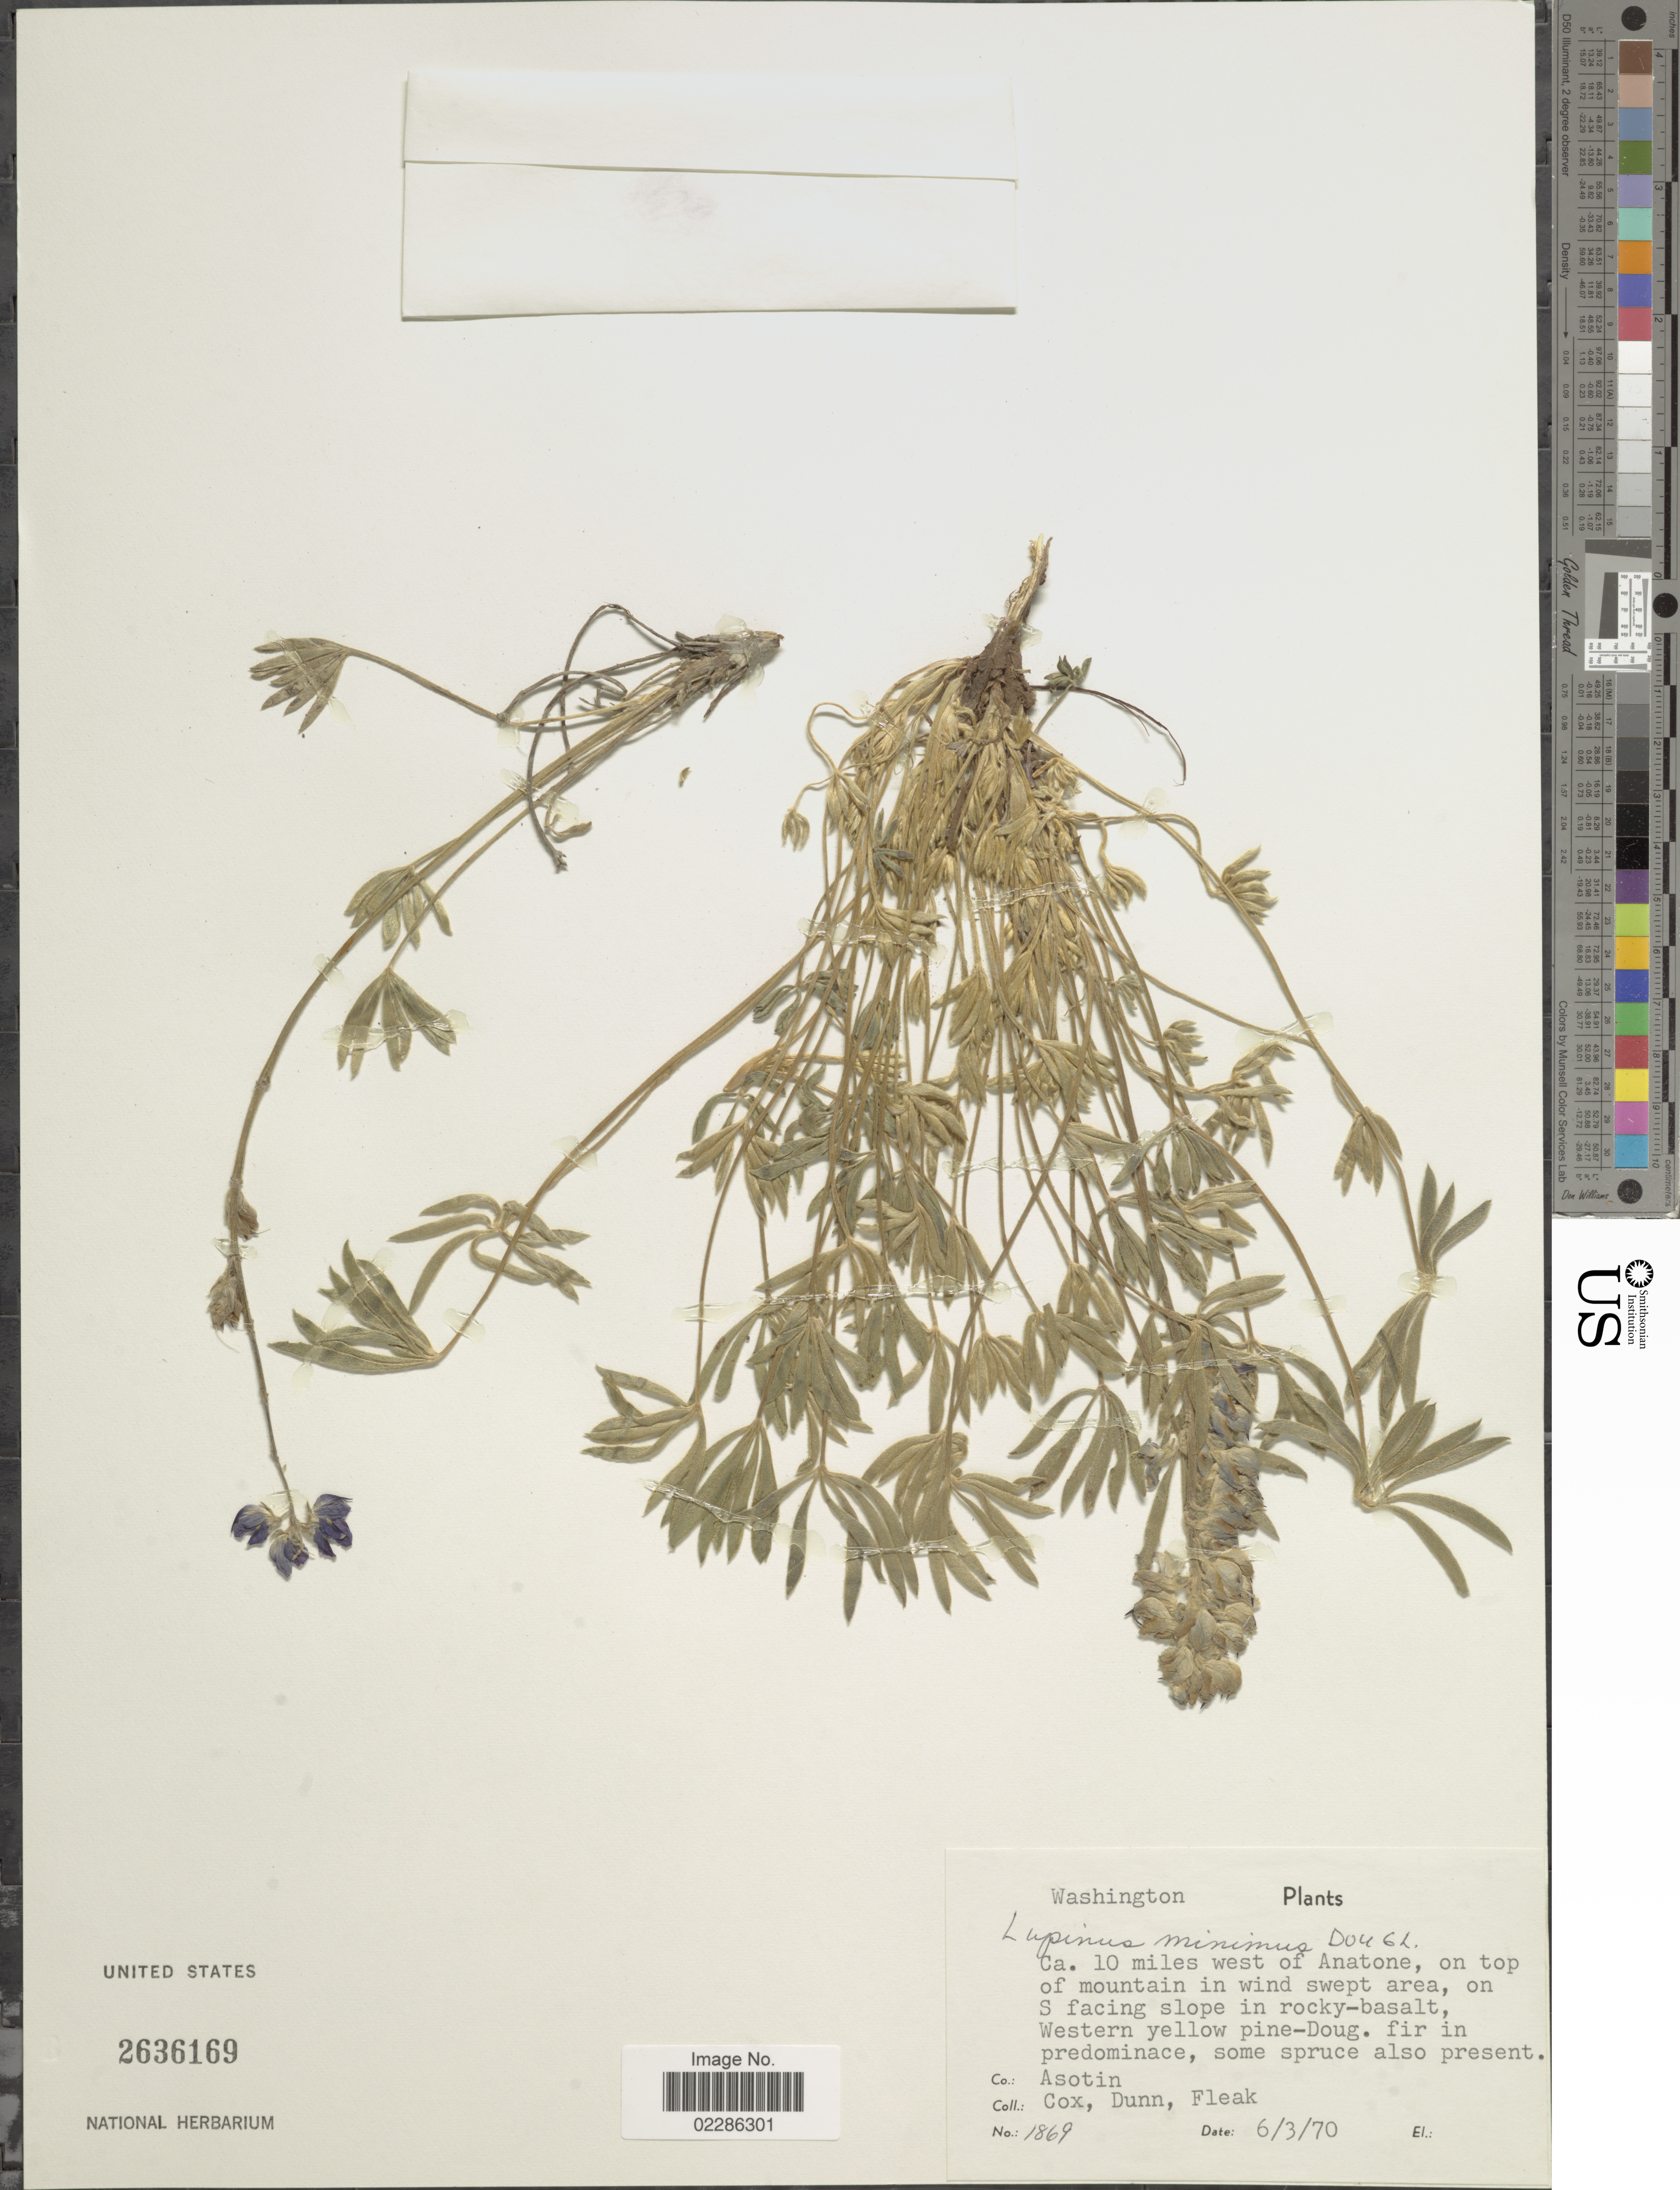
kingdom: Plantae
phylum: Tracheophyta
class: Magnoliopsida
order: Fabales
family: Fabaceae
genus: Lupinus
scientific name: Lupinus minimus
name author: Douglas ex G. Don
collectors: -. Cox, -- Dunn & L. Fleak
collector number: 1869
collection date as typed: Transcribed d/m/y: 3/6/70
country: United States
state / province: Washington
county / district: Asotin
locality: Ca 10 miles west of Anantone, on top of mountain in wind swept area, on S facing slope in rocky-basalt, Western yellow pine-Doug, Co: Asotin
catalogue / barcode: US 2636169